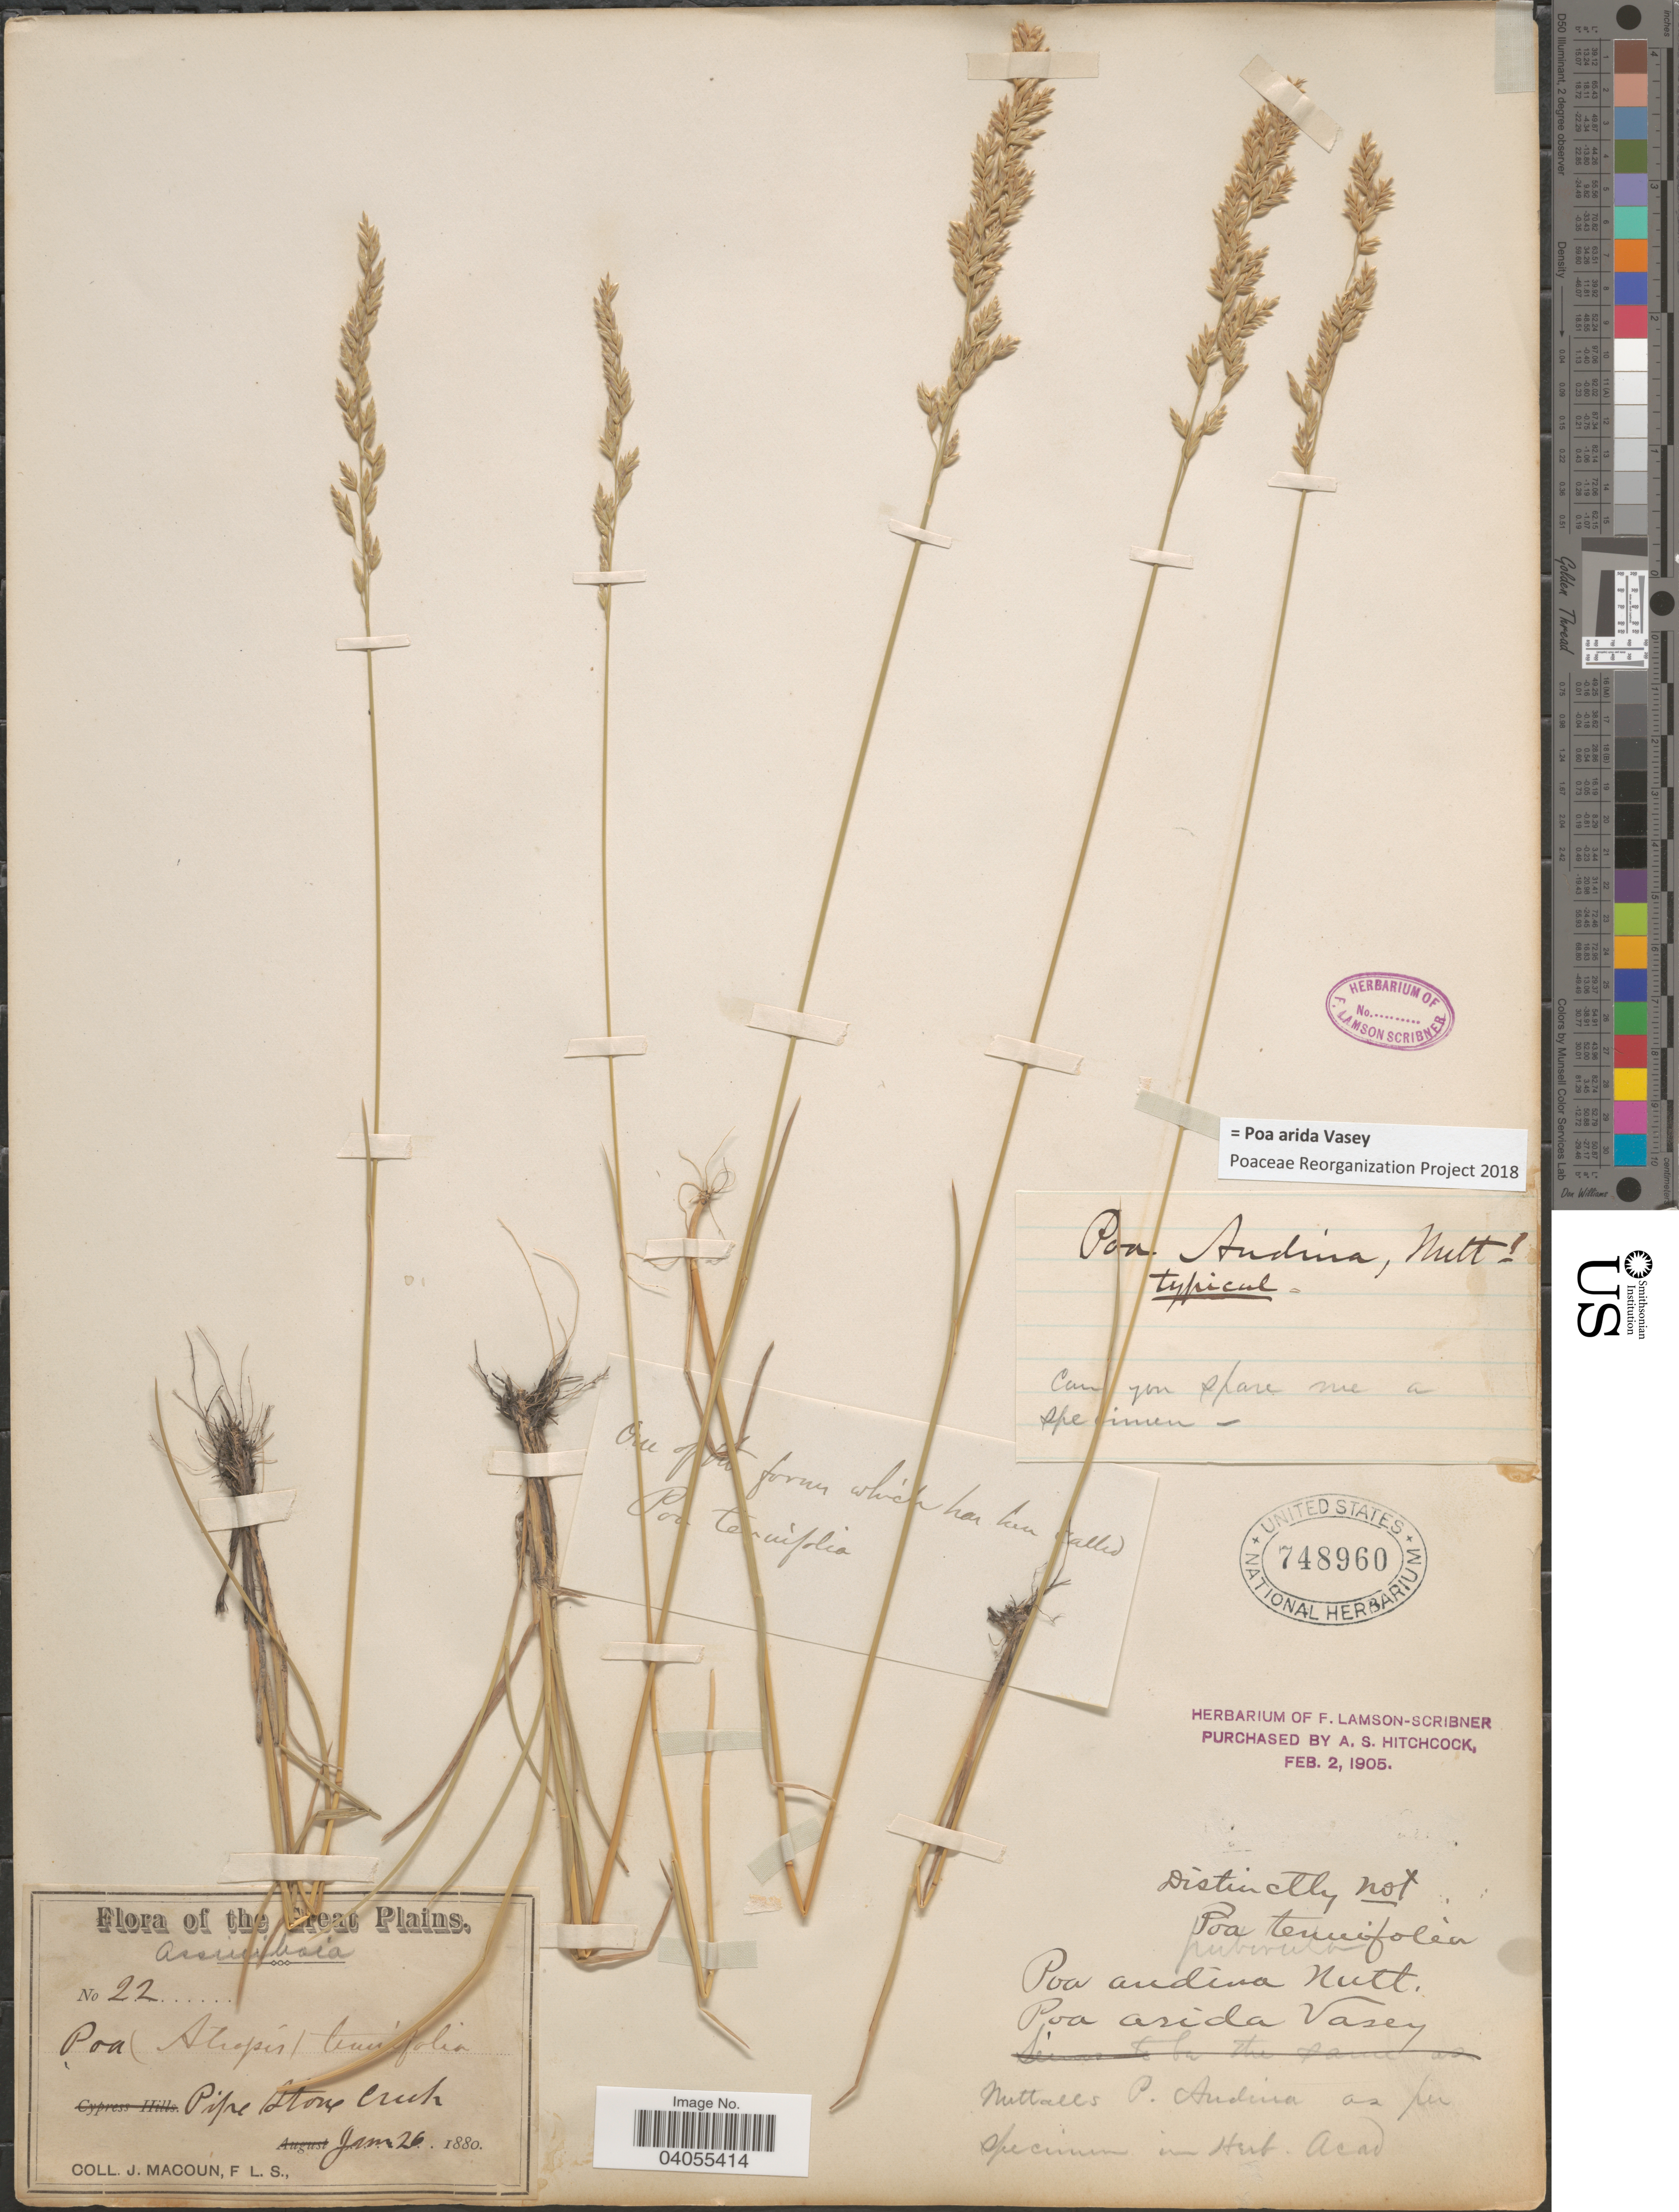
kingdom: Plantae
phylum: Tracheophyta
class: Liliopsida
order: Poales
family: Poaceae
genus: Poa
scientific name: Poa arida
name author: Vasey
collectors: J. Macoun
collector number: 22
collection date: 1880-06-26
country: Canada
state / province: Northwest Territories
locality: The Great Plains. Pipe Stone Creek. Assiniboia.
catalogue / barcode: US 748960